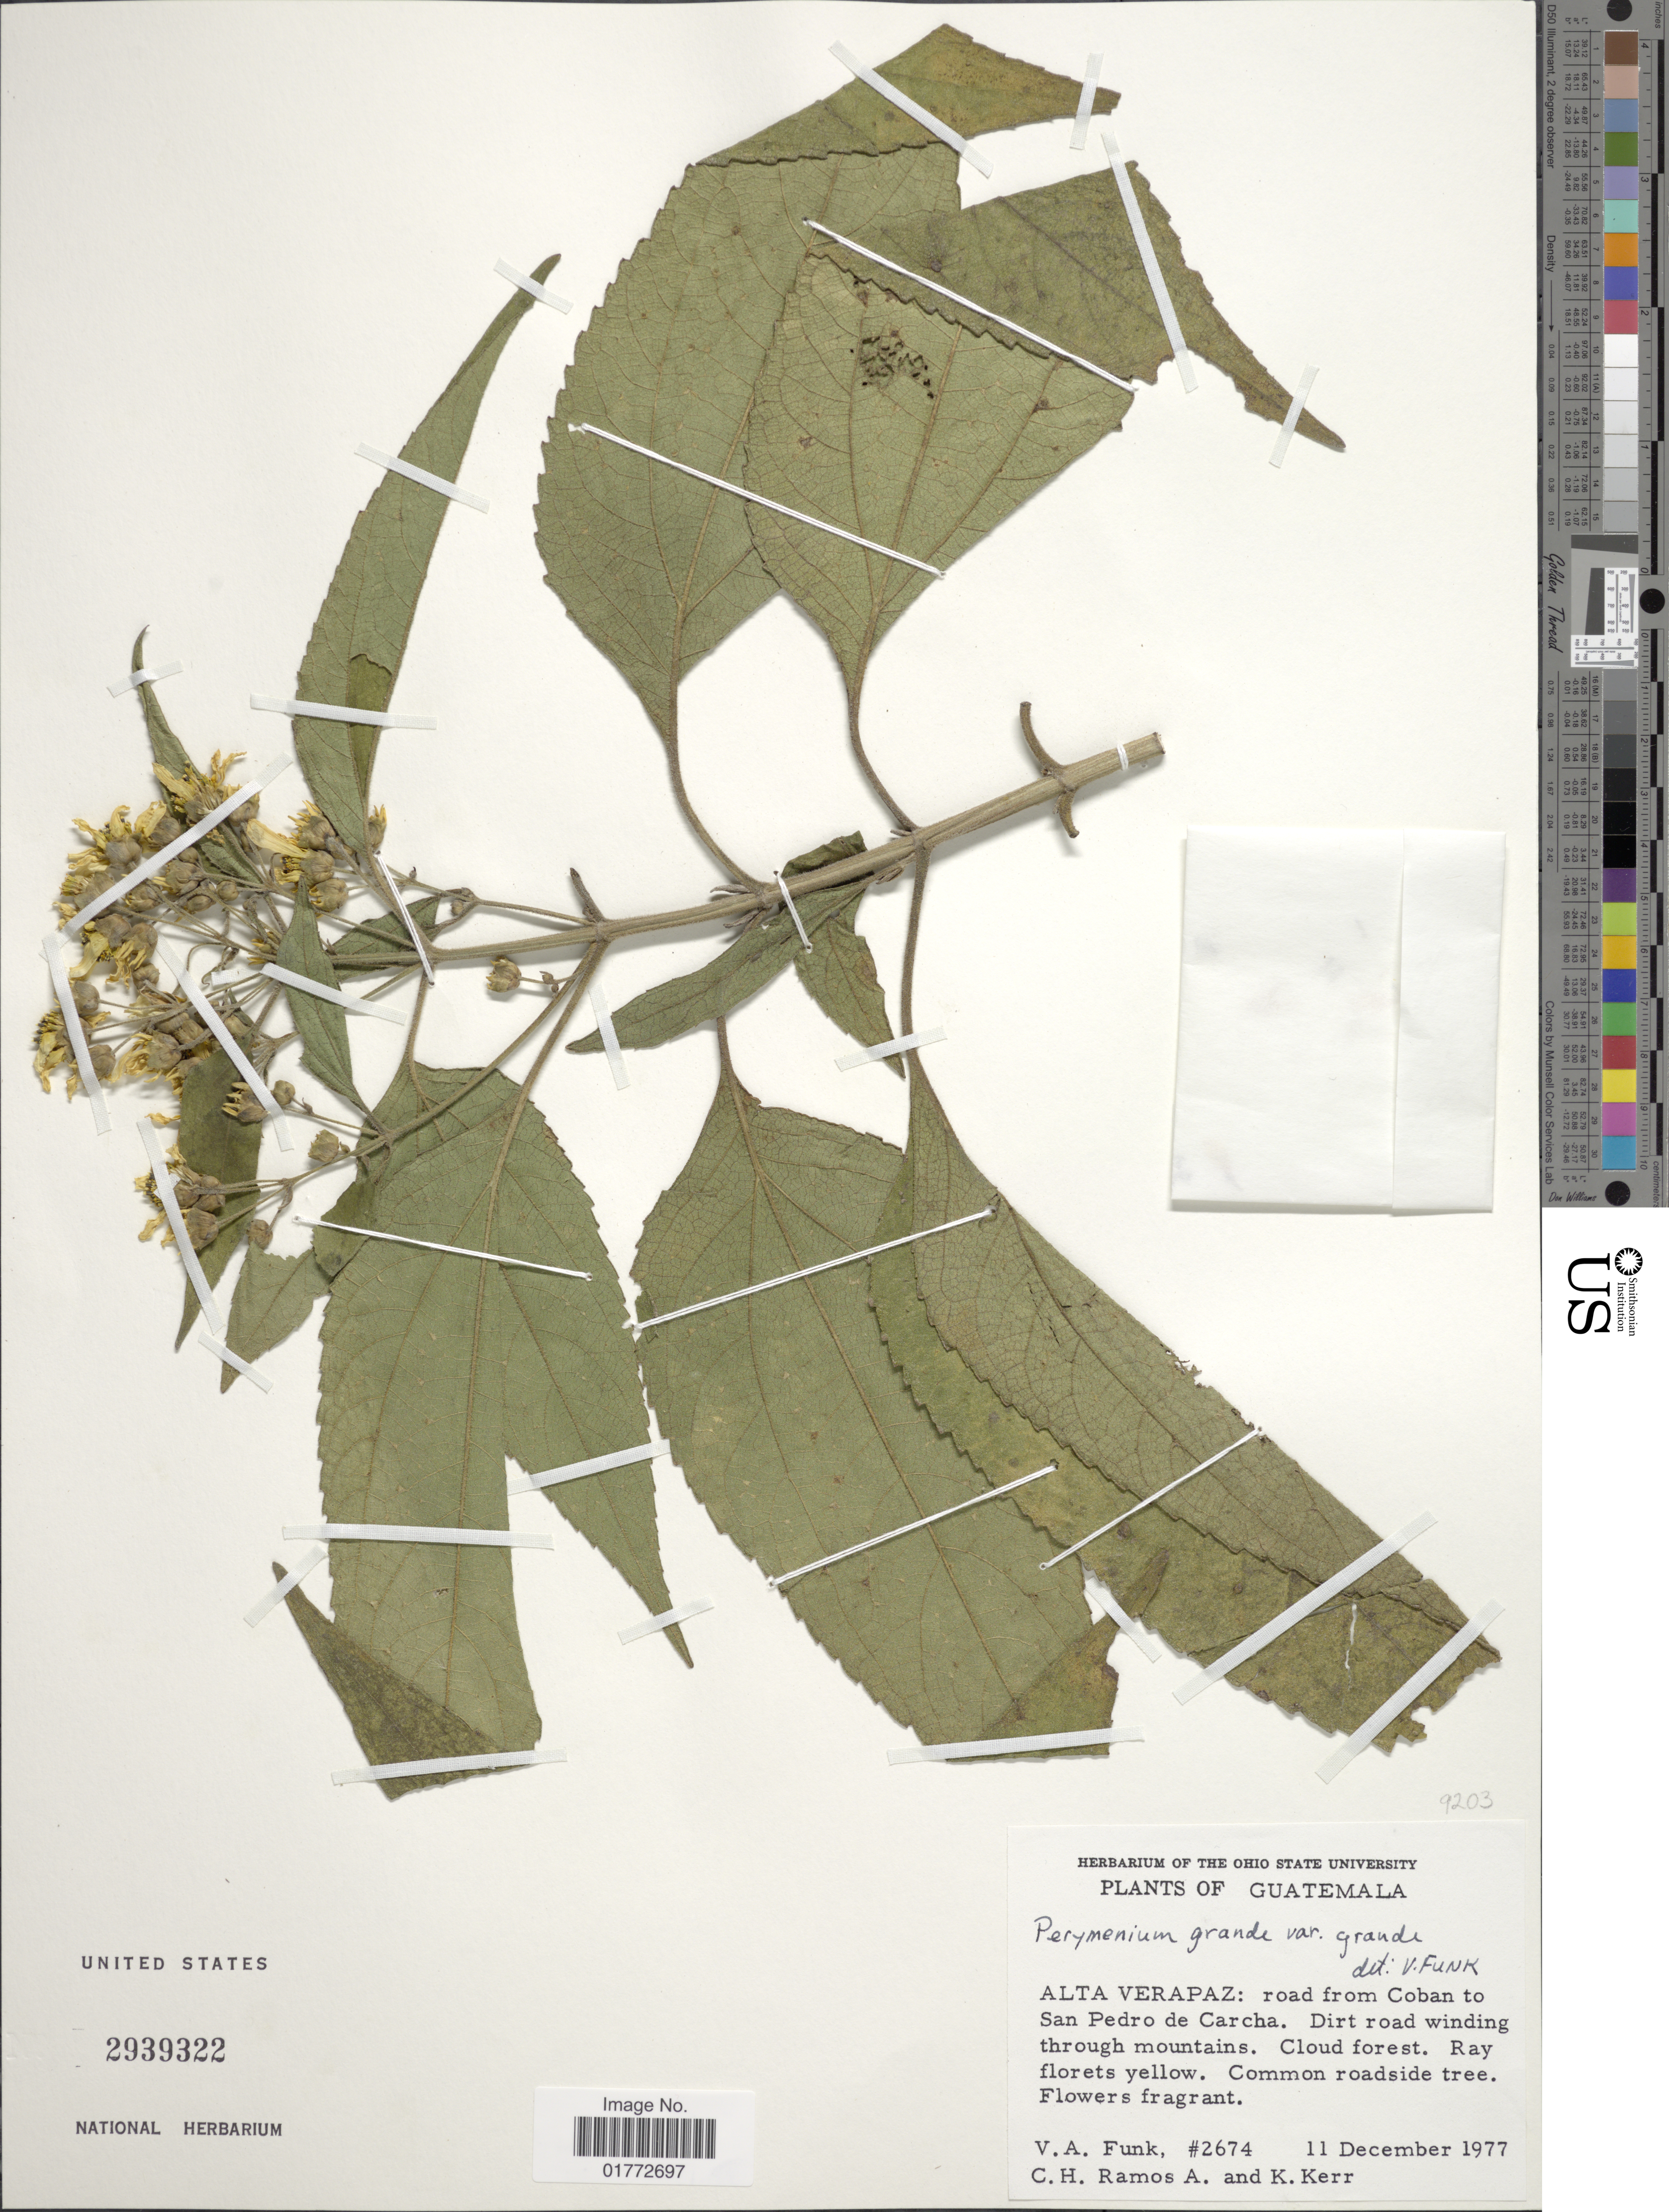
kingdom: Plantae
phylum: Tracheophyta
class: Magnoliopsida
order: Asterales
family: Asteraceae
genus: Perymenium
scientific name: Perymenium grande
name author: Hemsl.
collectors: V. Funk, C. Ramos A. & K. Kerr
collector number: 2674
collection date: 1977-12-11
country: Guatemala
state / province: Alta Verapaz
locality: Road from Coban to San Pedro de Carcha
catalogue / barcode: US 2939322